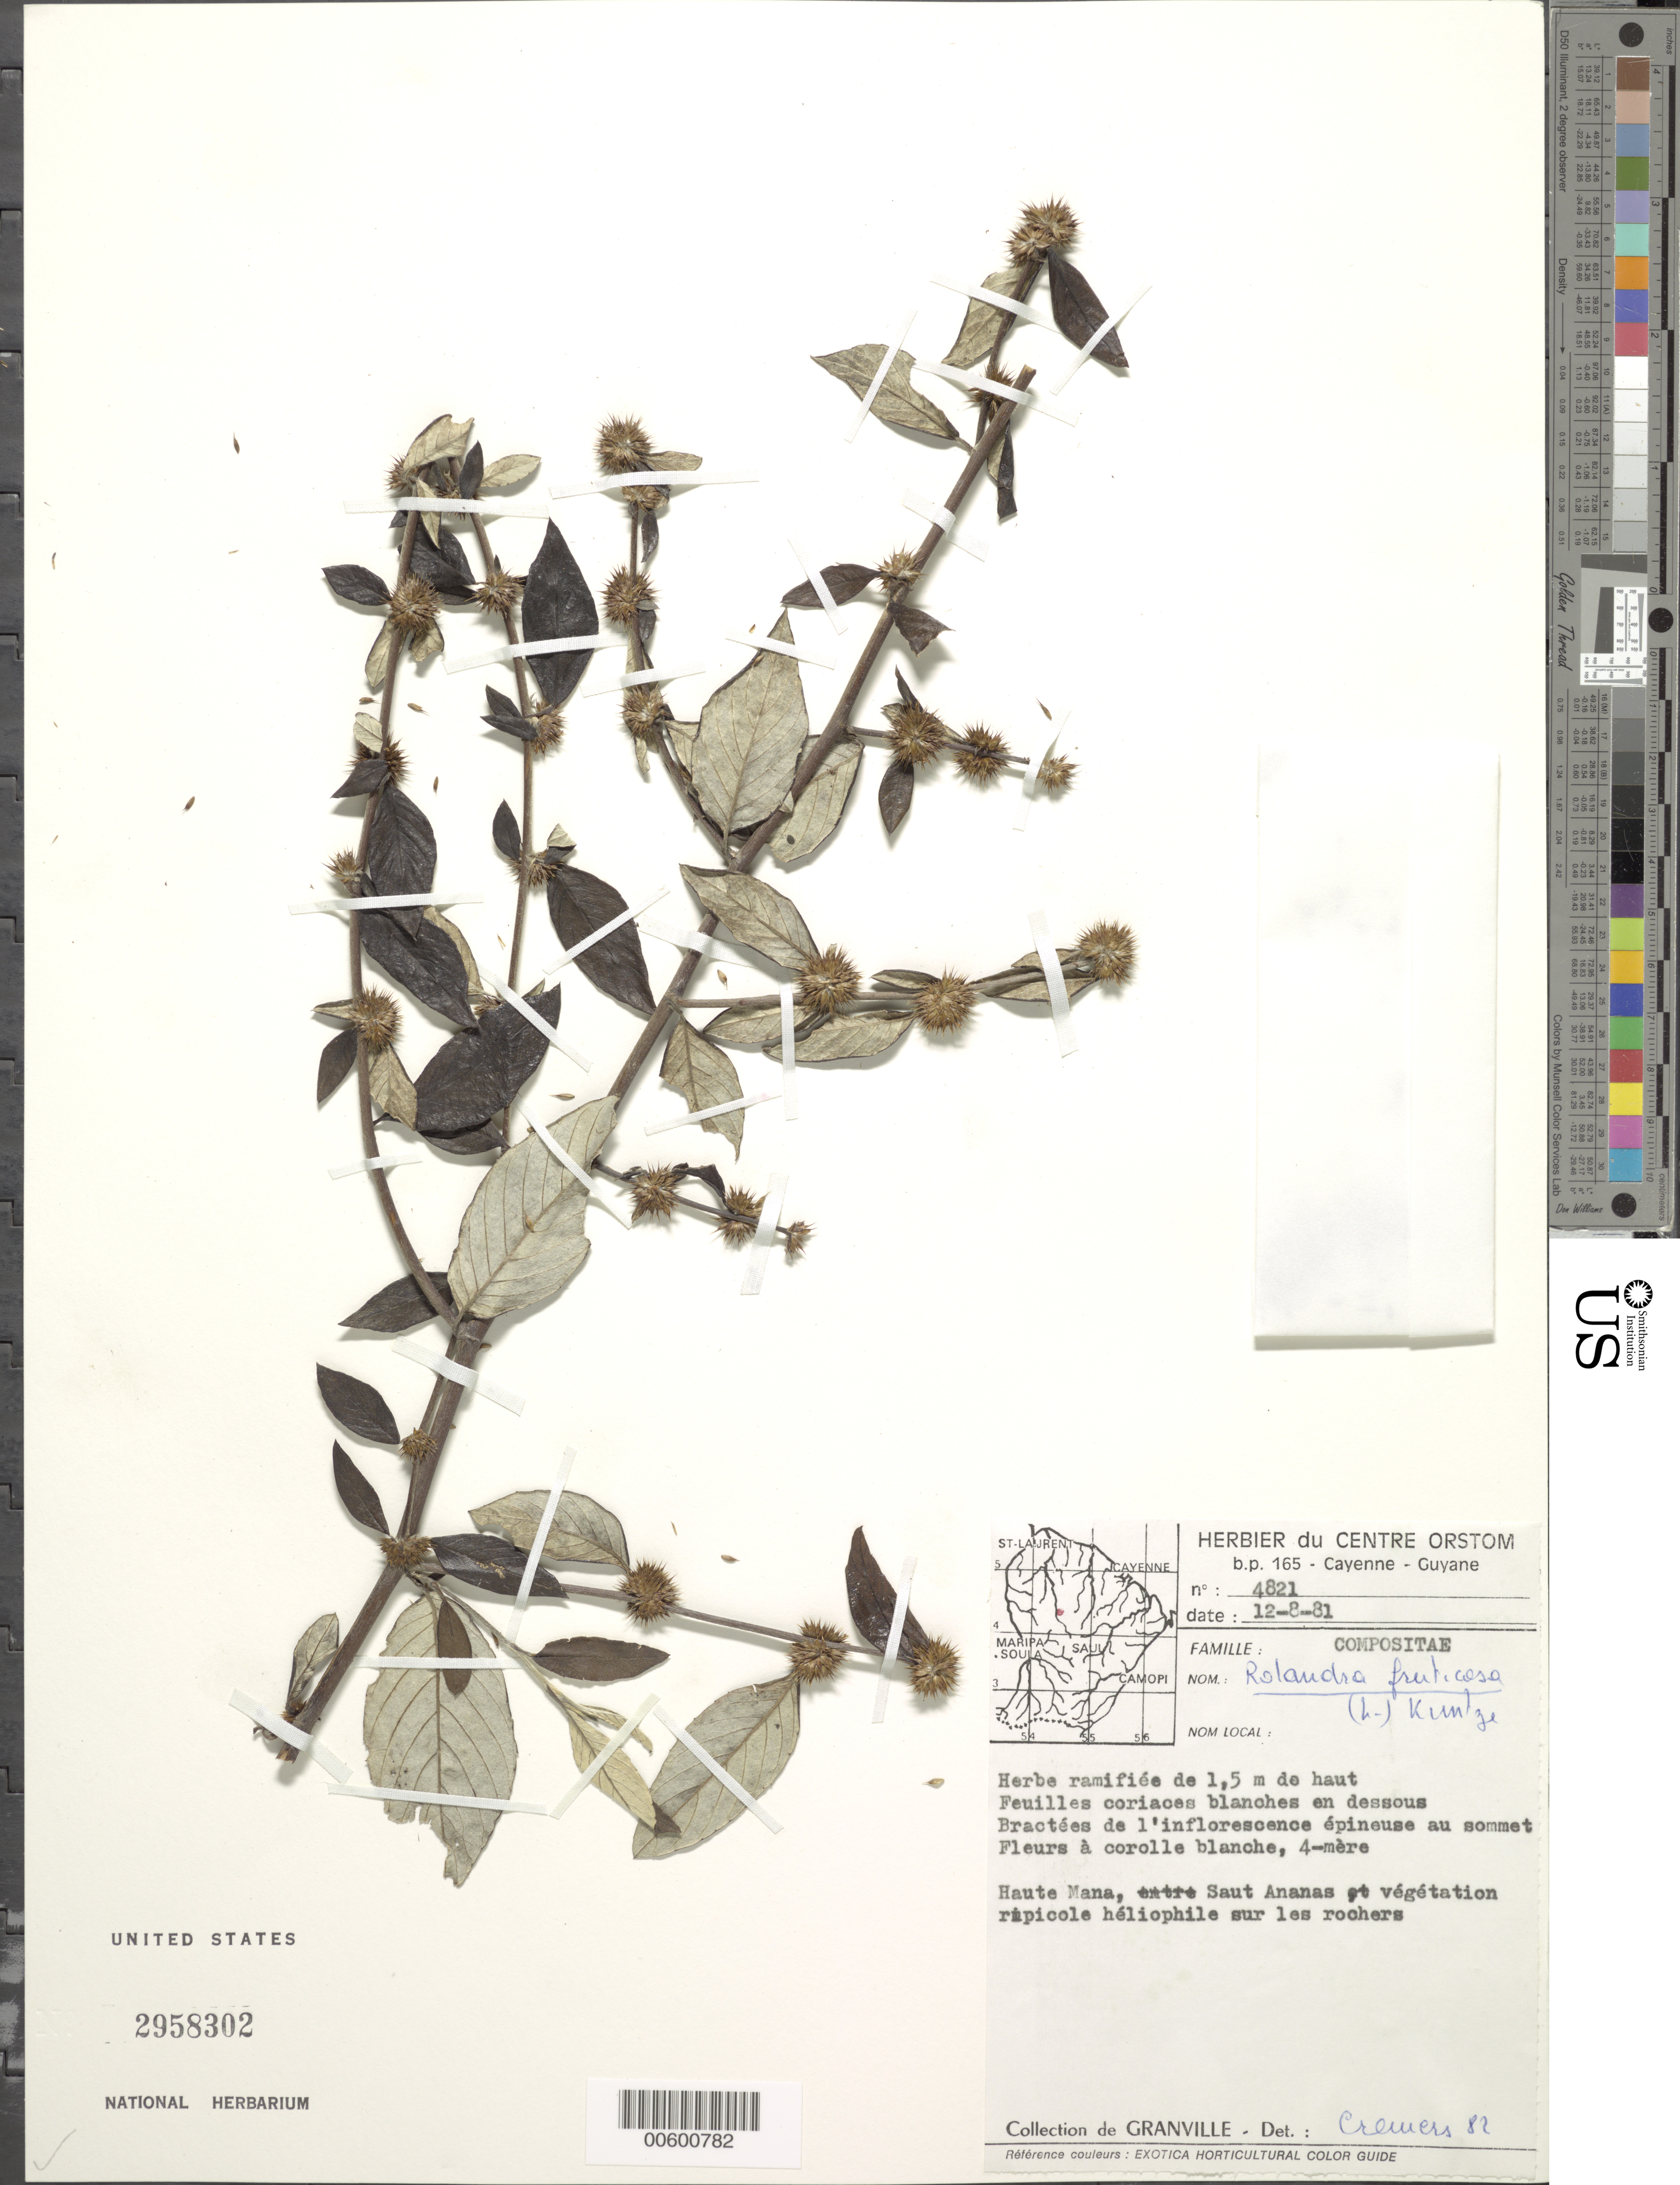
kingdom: Plantae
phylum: Tracheophyta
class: Magnoliopsida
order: Asterales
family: Asteraceae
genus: Rolandra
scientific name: Rolandra fruticosa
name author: (L.) Kuntze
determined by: Cremers, Georges A.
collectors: J.-J. de Granville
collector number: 4821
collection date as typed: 12-Aug-81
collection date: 1981-08-12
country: French Guiana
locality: Saut Ananas - Bassin de la Mana - Haute Riv. Mana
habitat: Riprian vegetation, sunny area, on rocks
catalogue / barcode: US 2958302